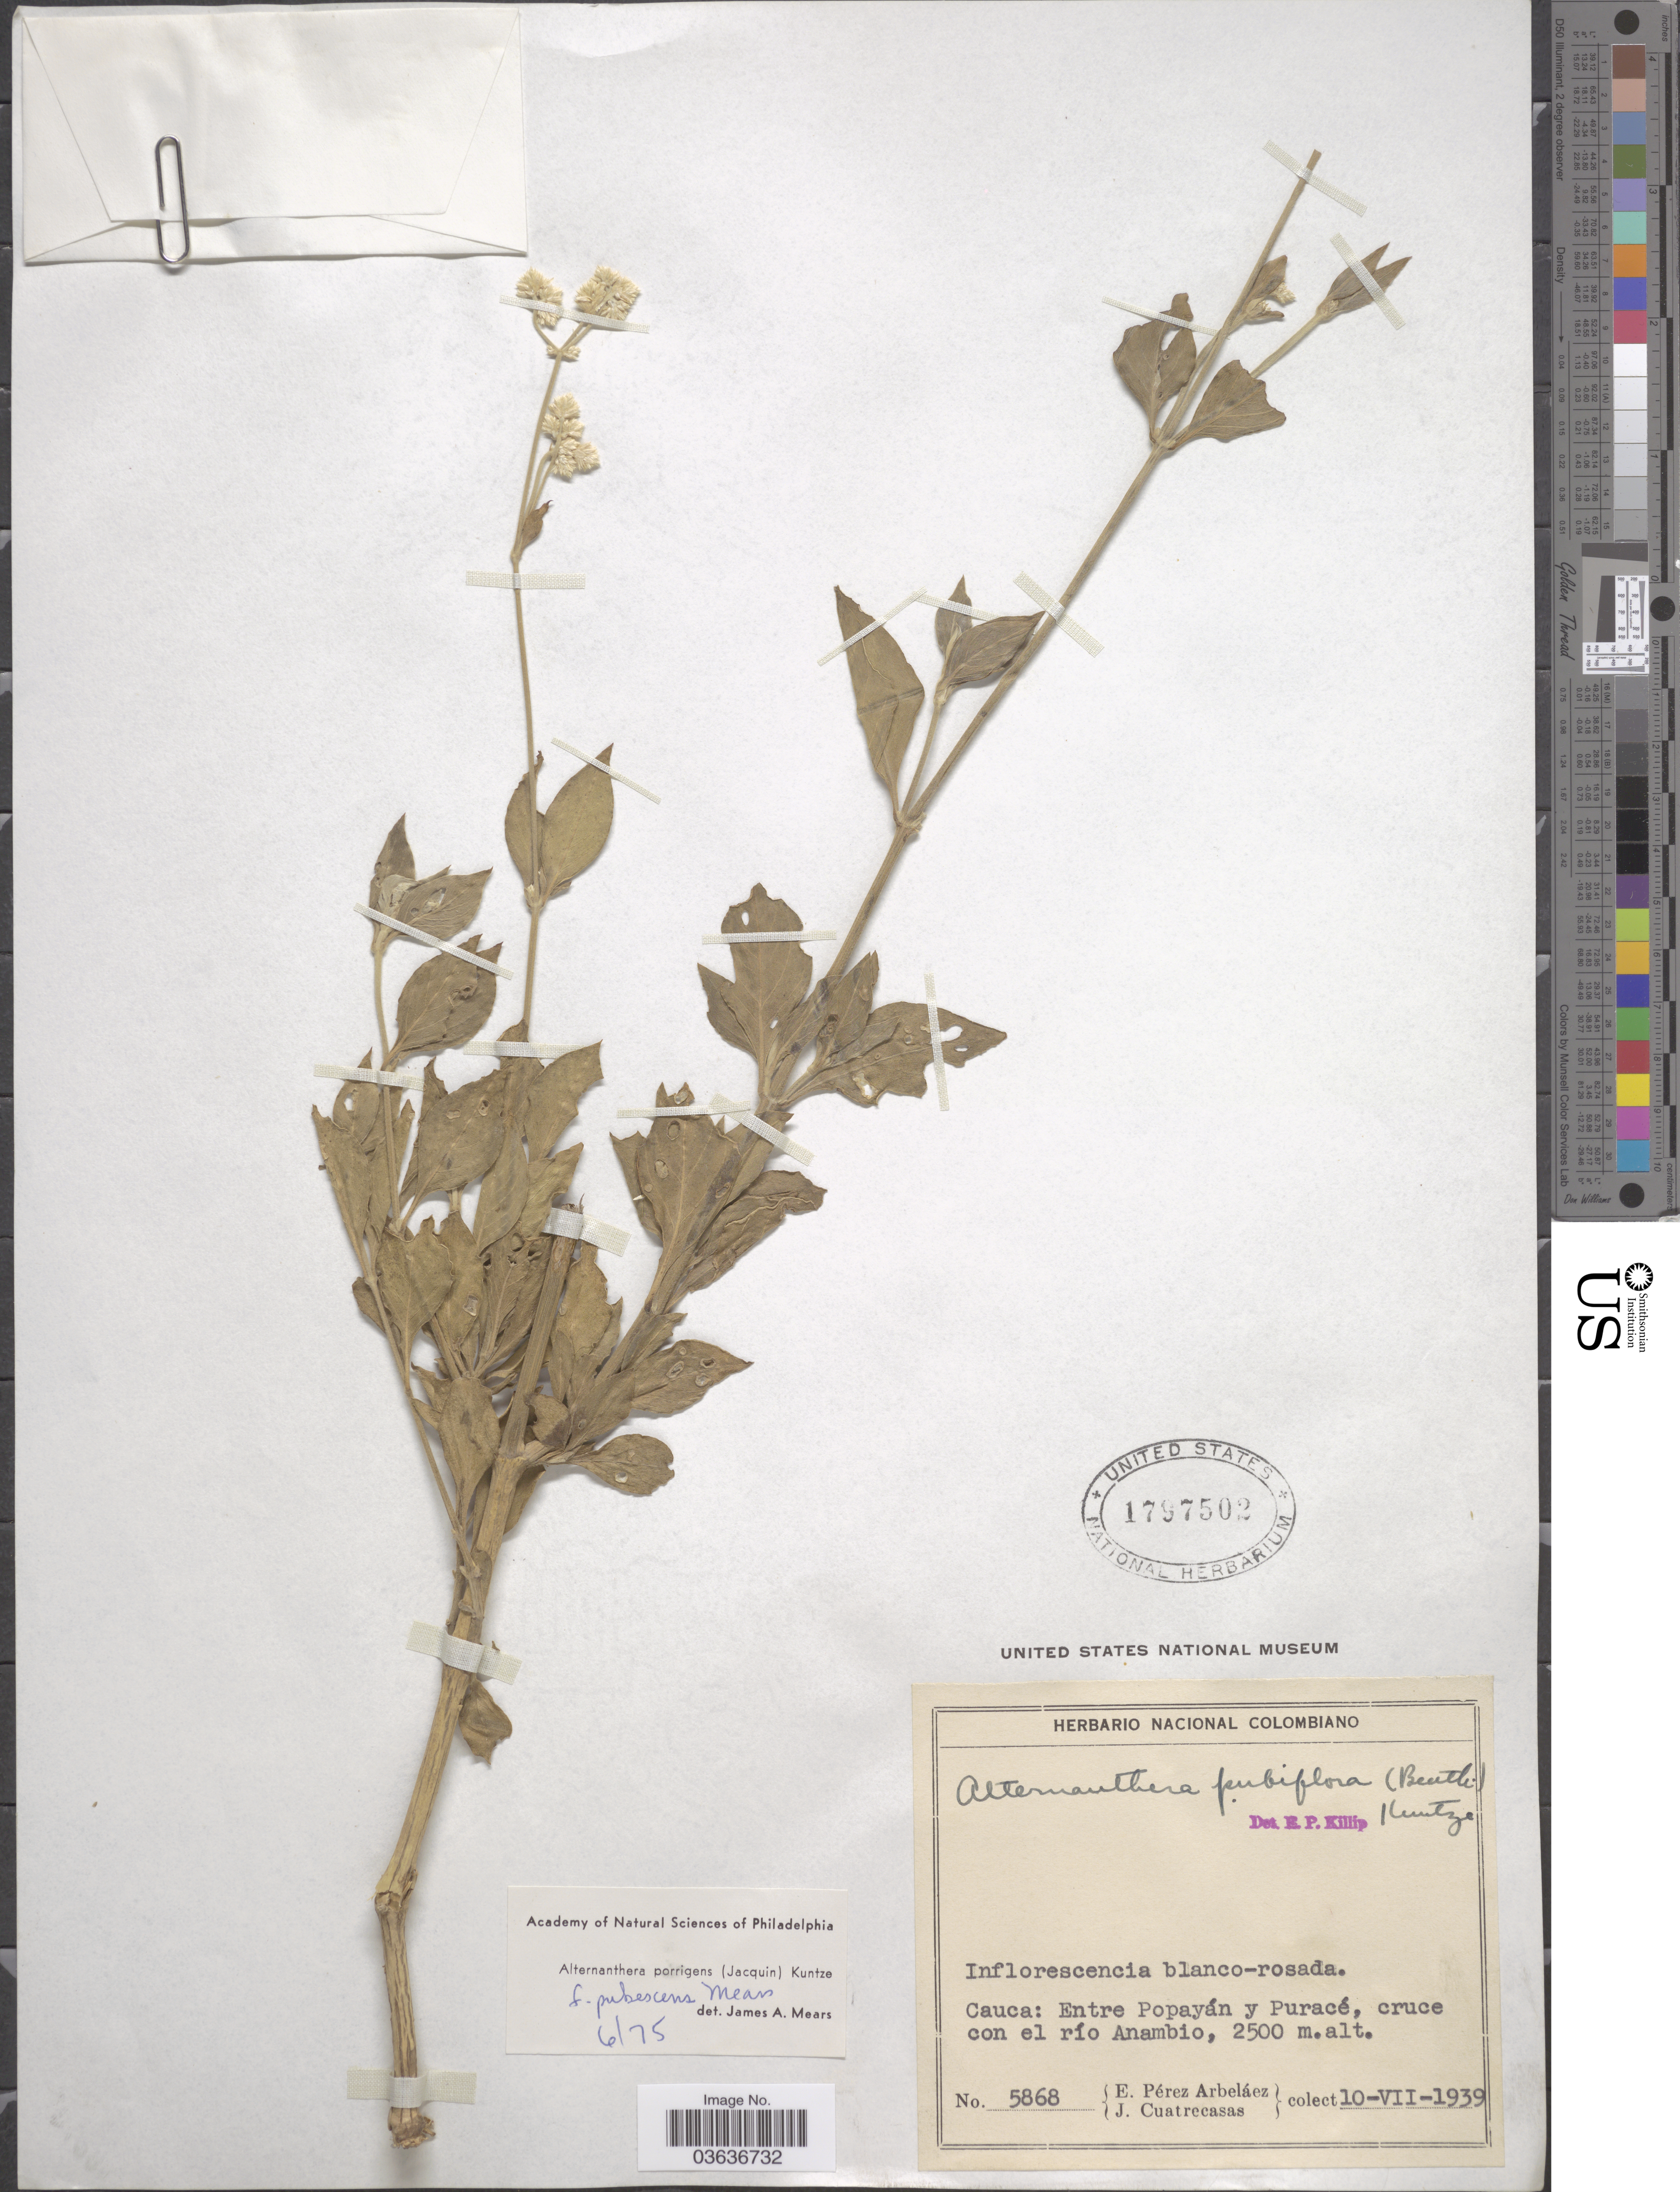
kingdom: Plantae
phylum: Tracheophyta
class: Magnoliopsida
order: Caryophyllales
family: Amaranthaceae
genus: Alternanthera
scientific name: Alternanthera porrigens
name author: (Jacq.) Kuntze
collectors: E. Pérez Arbeláez & J. Cuatrecasas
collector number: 5868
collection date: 1939-07-10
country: Colombia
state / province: Cauca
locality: Entre Popayán y Puracé, cruce con el río Anambio.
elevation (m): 2500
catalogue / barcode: US 1797502